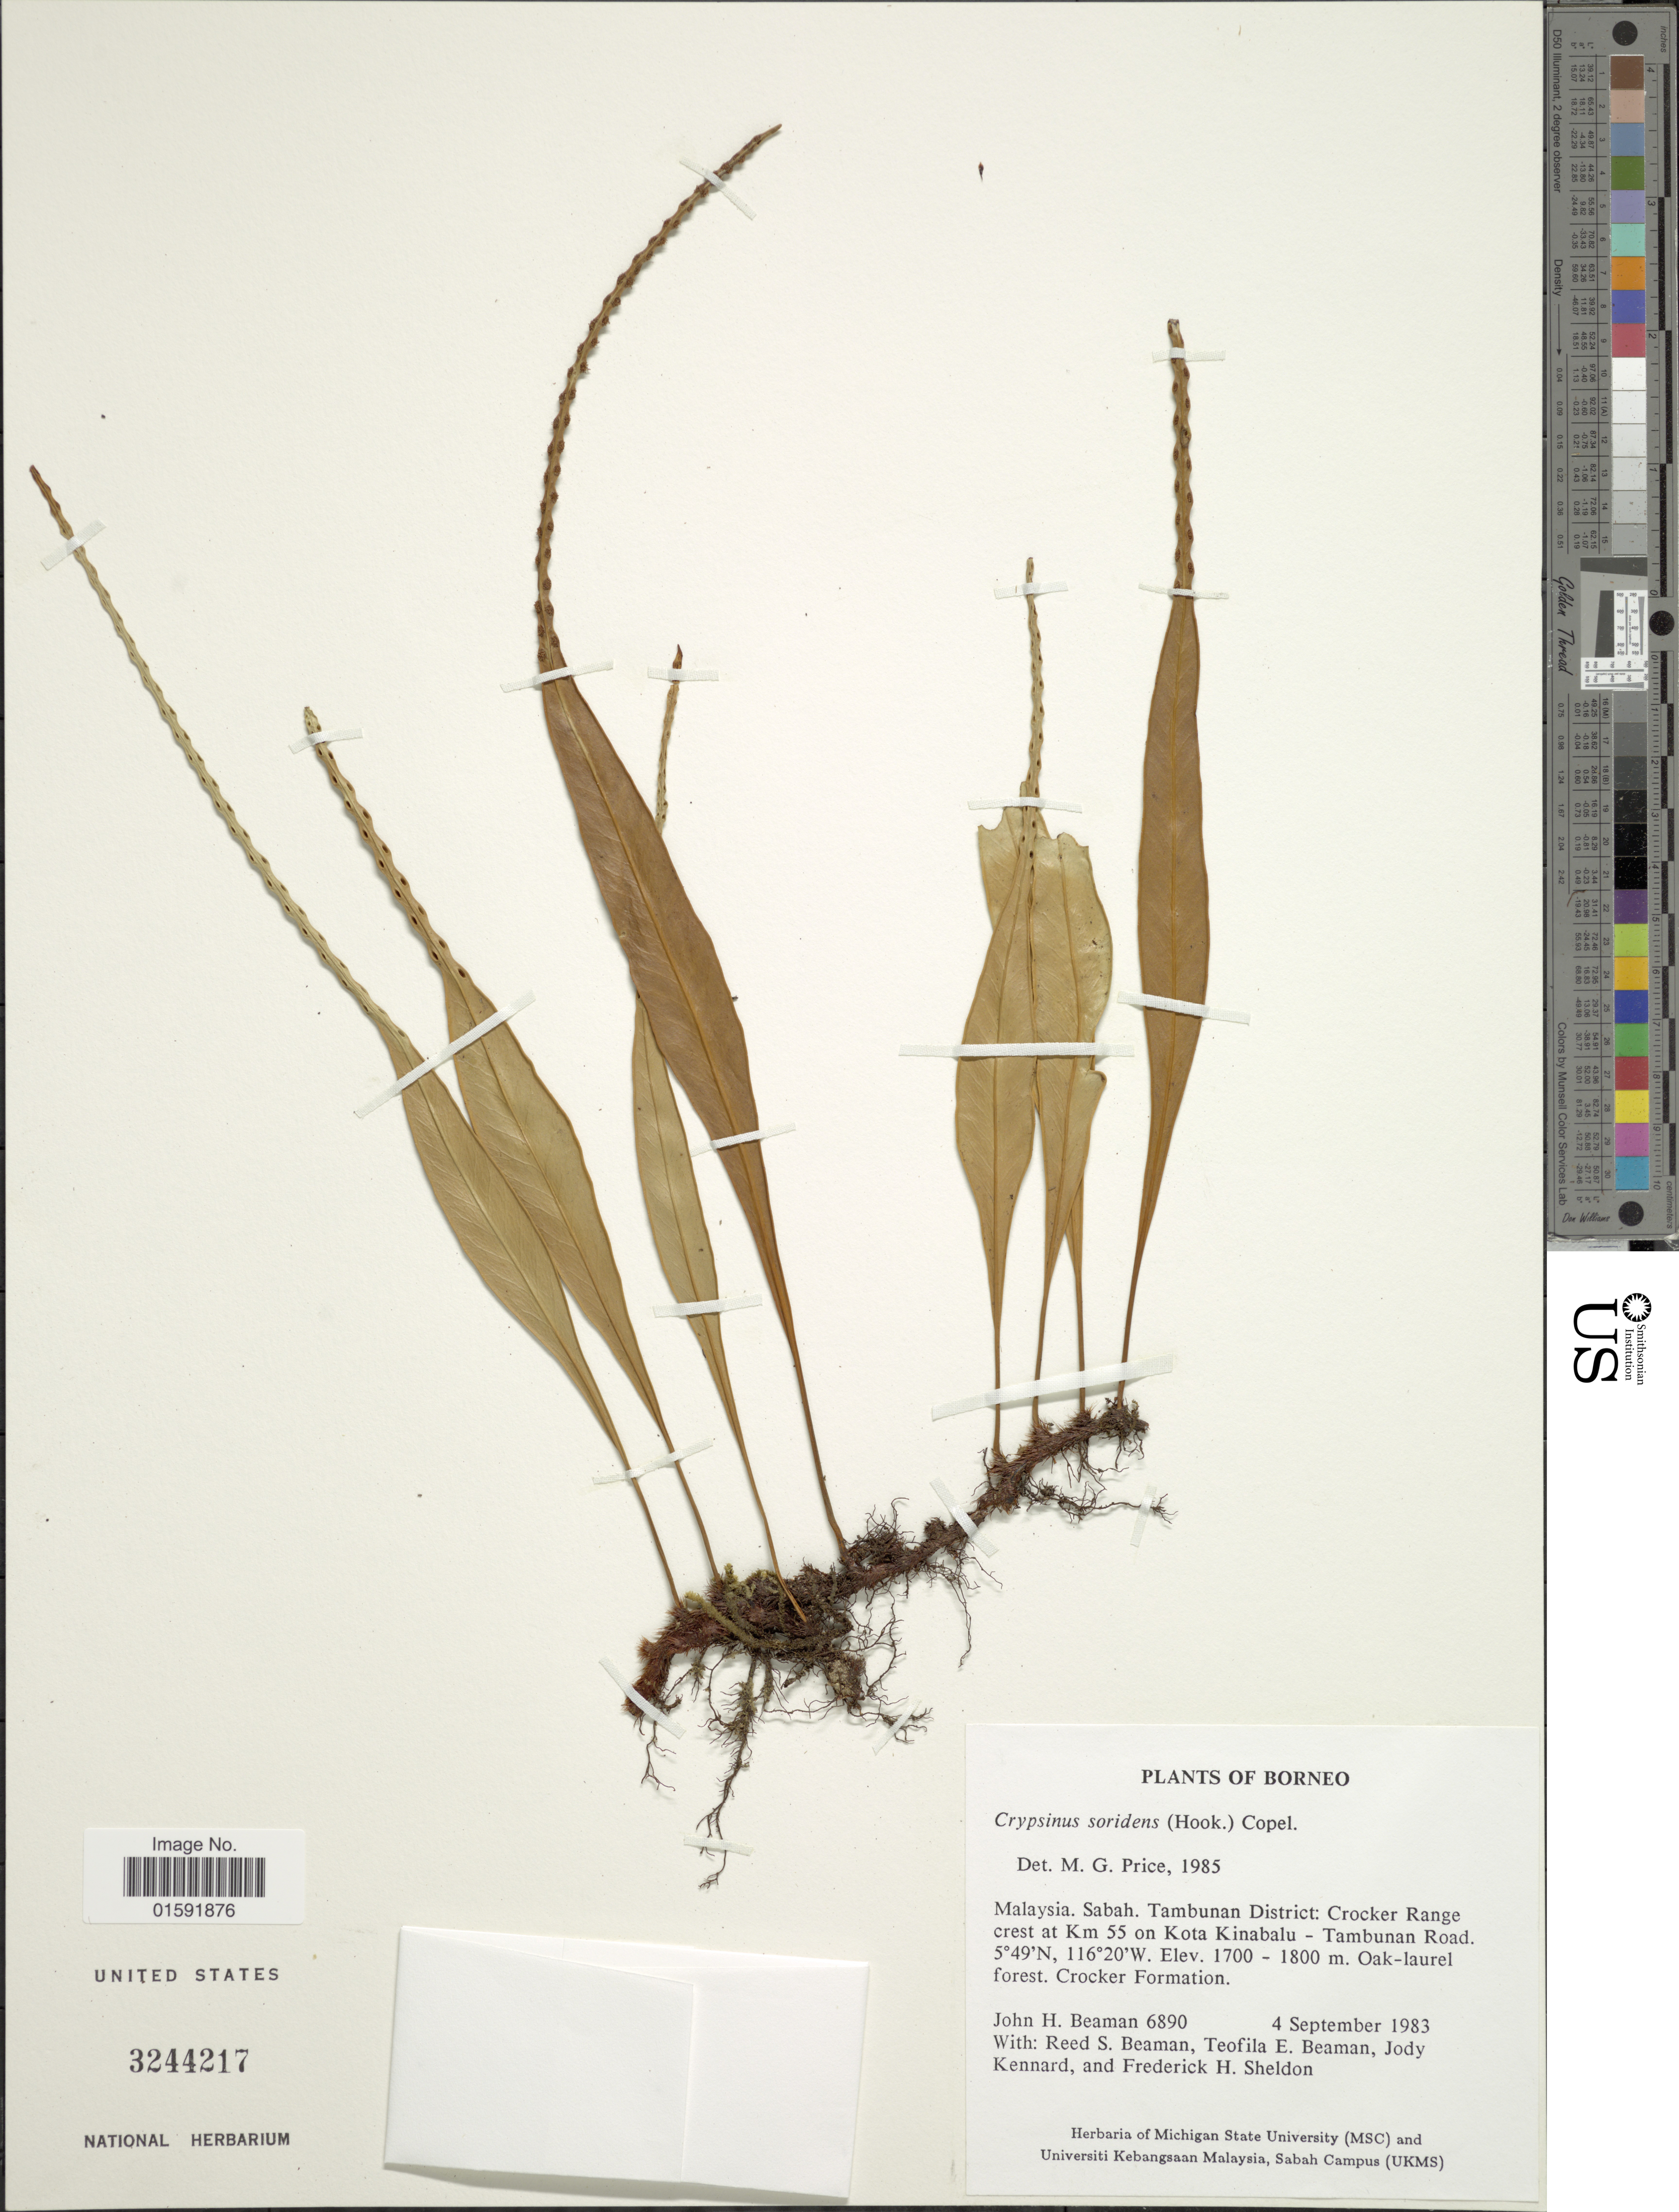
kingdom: Plantae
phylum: Tracheophyta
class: Polypodiopsida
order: Polypodiales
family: Polypodiaceae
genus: Selliguea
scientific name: Selliguea soridens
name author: (Hook.) Hovenkamp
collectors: J. H. Beaman, R. S. Beaman, T. E. Beaman, J. Kennard & F. Sheldon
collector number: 6890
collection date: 1983-09-04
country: Malaysia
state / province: Sabah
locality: Tambunan District: Crocker Range crest at Km 55 on Kota Kinabalu-Tambunan Road, Oak-laurel forest, Crocker Formation, Borneo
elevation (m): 1700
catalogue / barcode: US 3244217